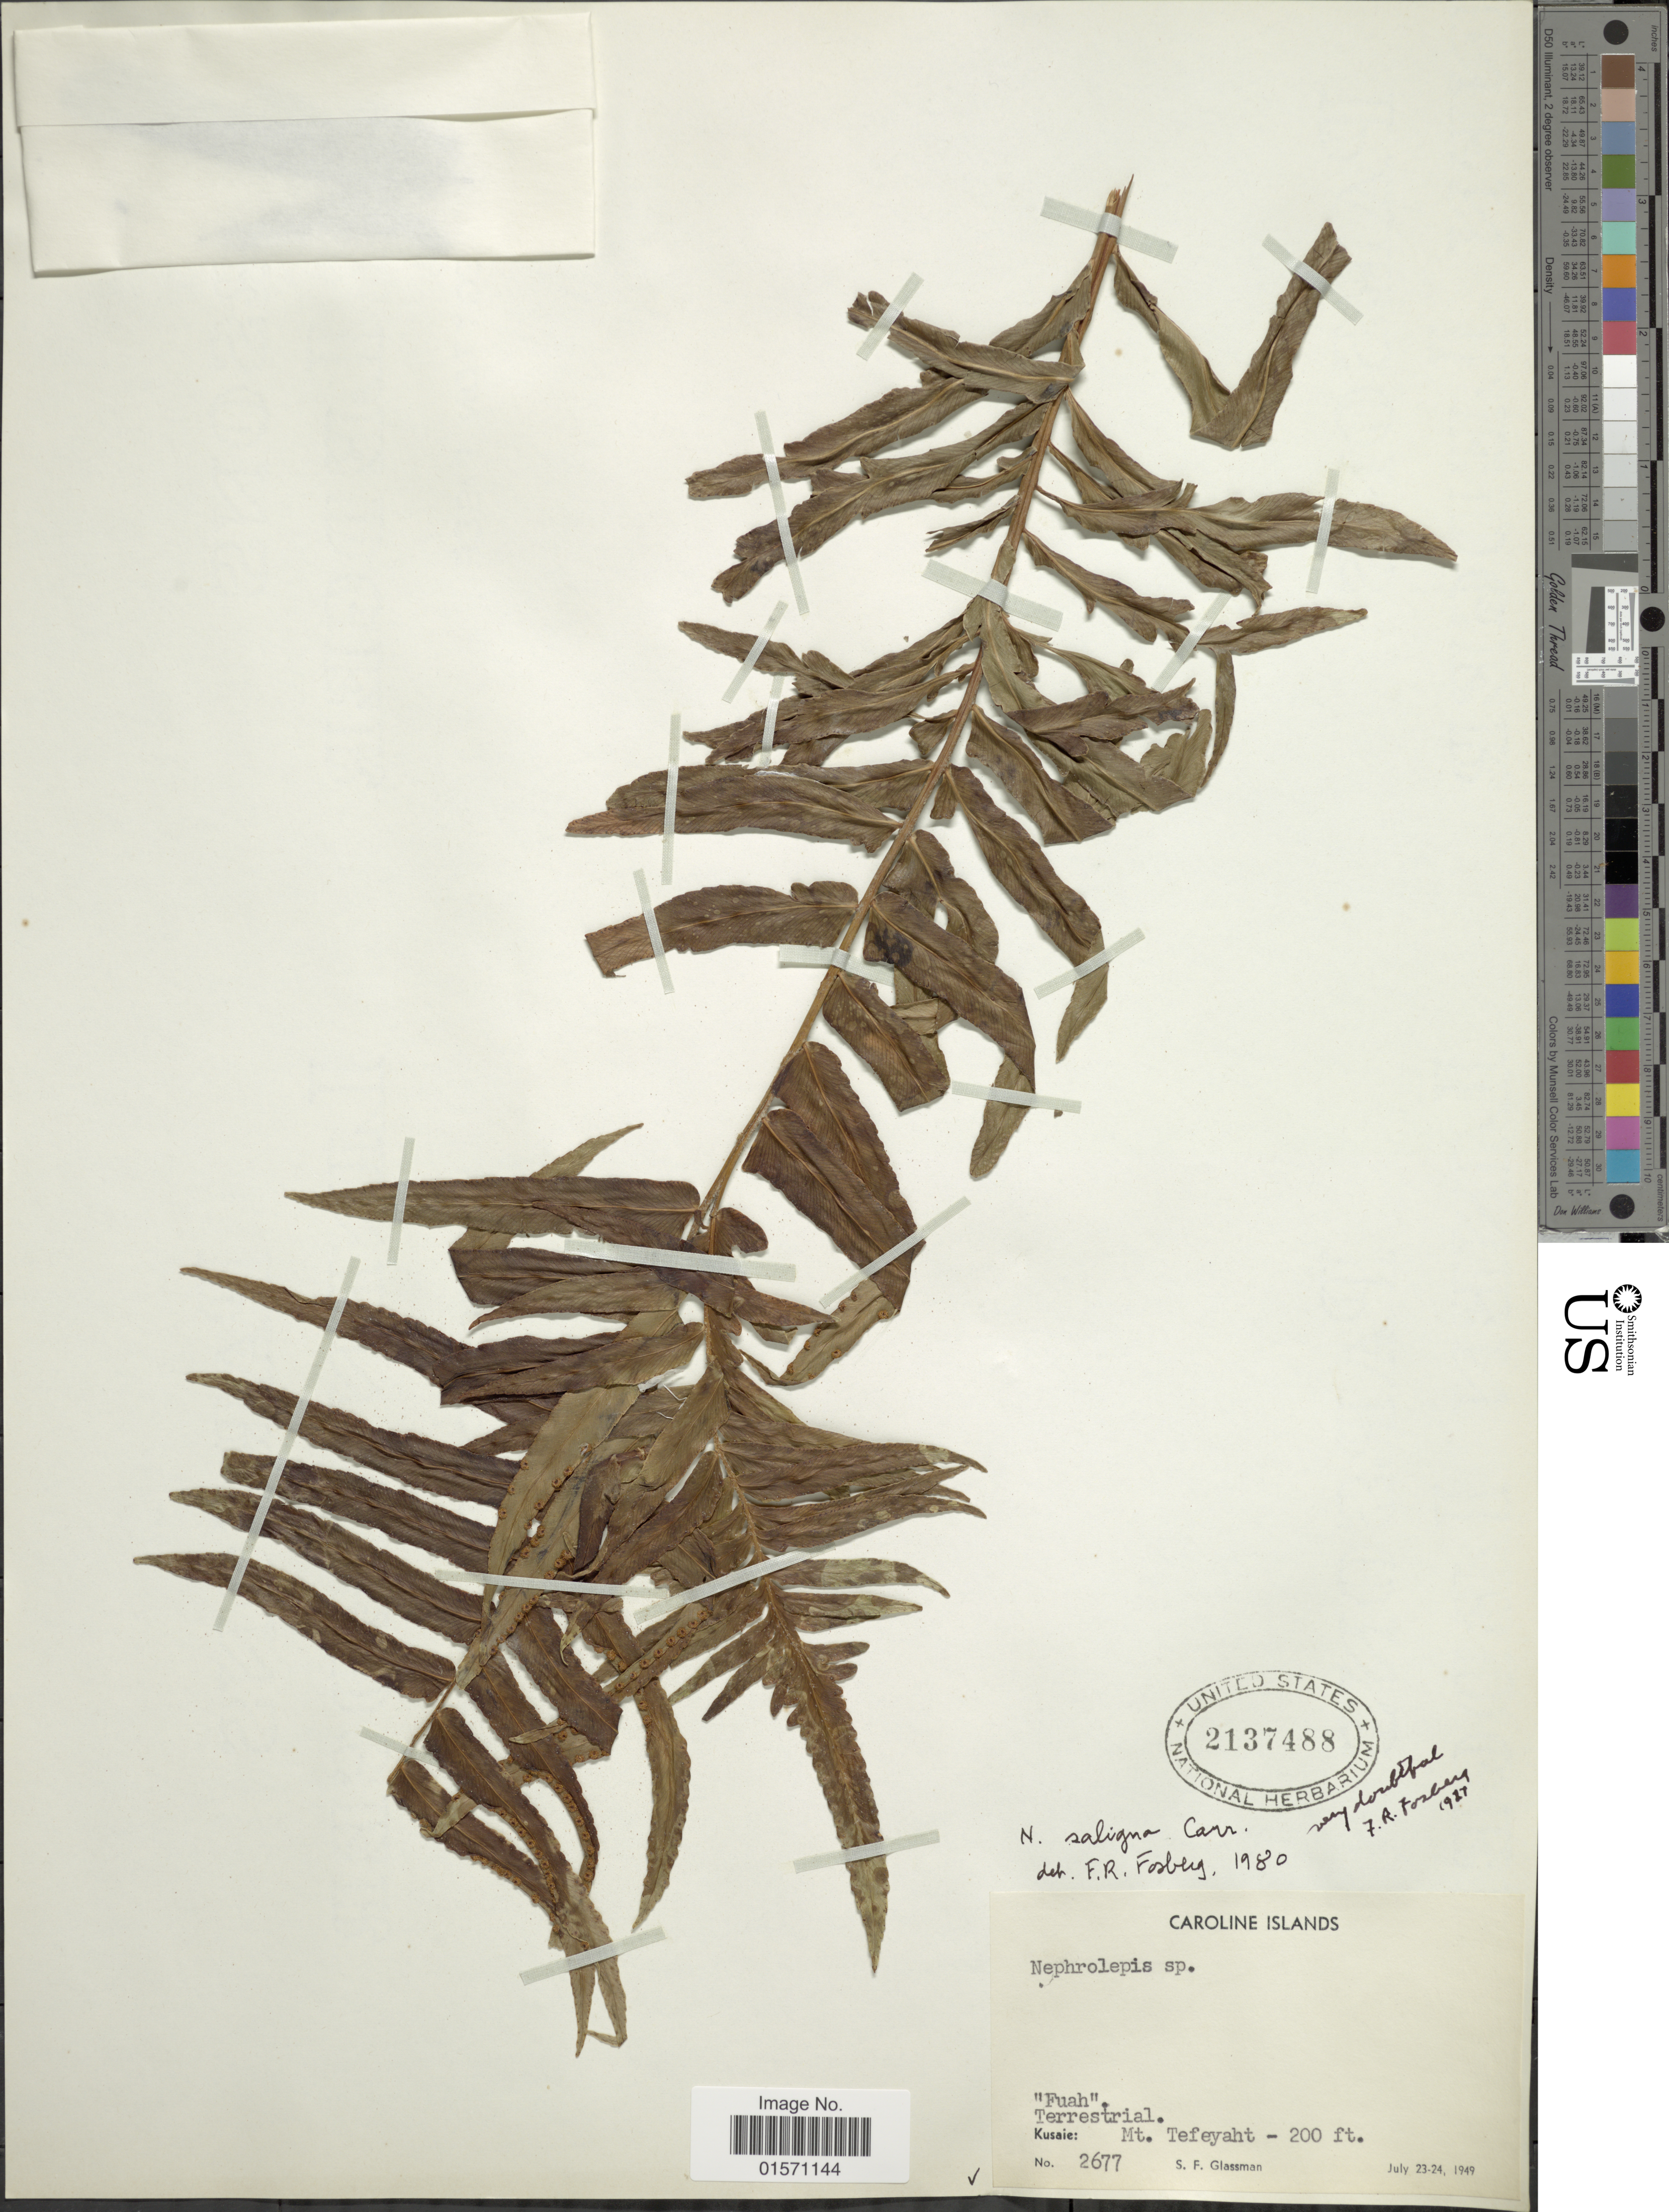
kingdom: Plantae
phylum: Tracheophyta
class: Polypodiopsida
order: Polypodiales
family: Nephrolepidaceae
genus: Nephrolepis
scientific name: Nephrolepis saligna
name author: Cav.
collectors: S. F. Glassman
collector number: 2677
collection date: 1949-07-23/1949-07-24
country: Micronesia, Federated States of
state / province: Kosrae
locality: Caroline Islands. "Fuah". Kusaie: Mt. Tefeyaht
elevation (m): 61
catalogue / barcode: US 2137488